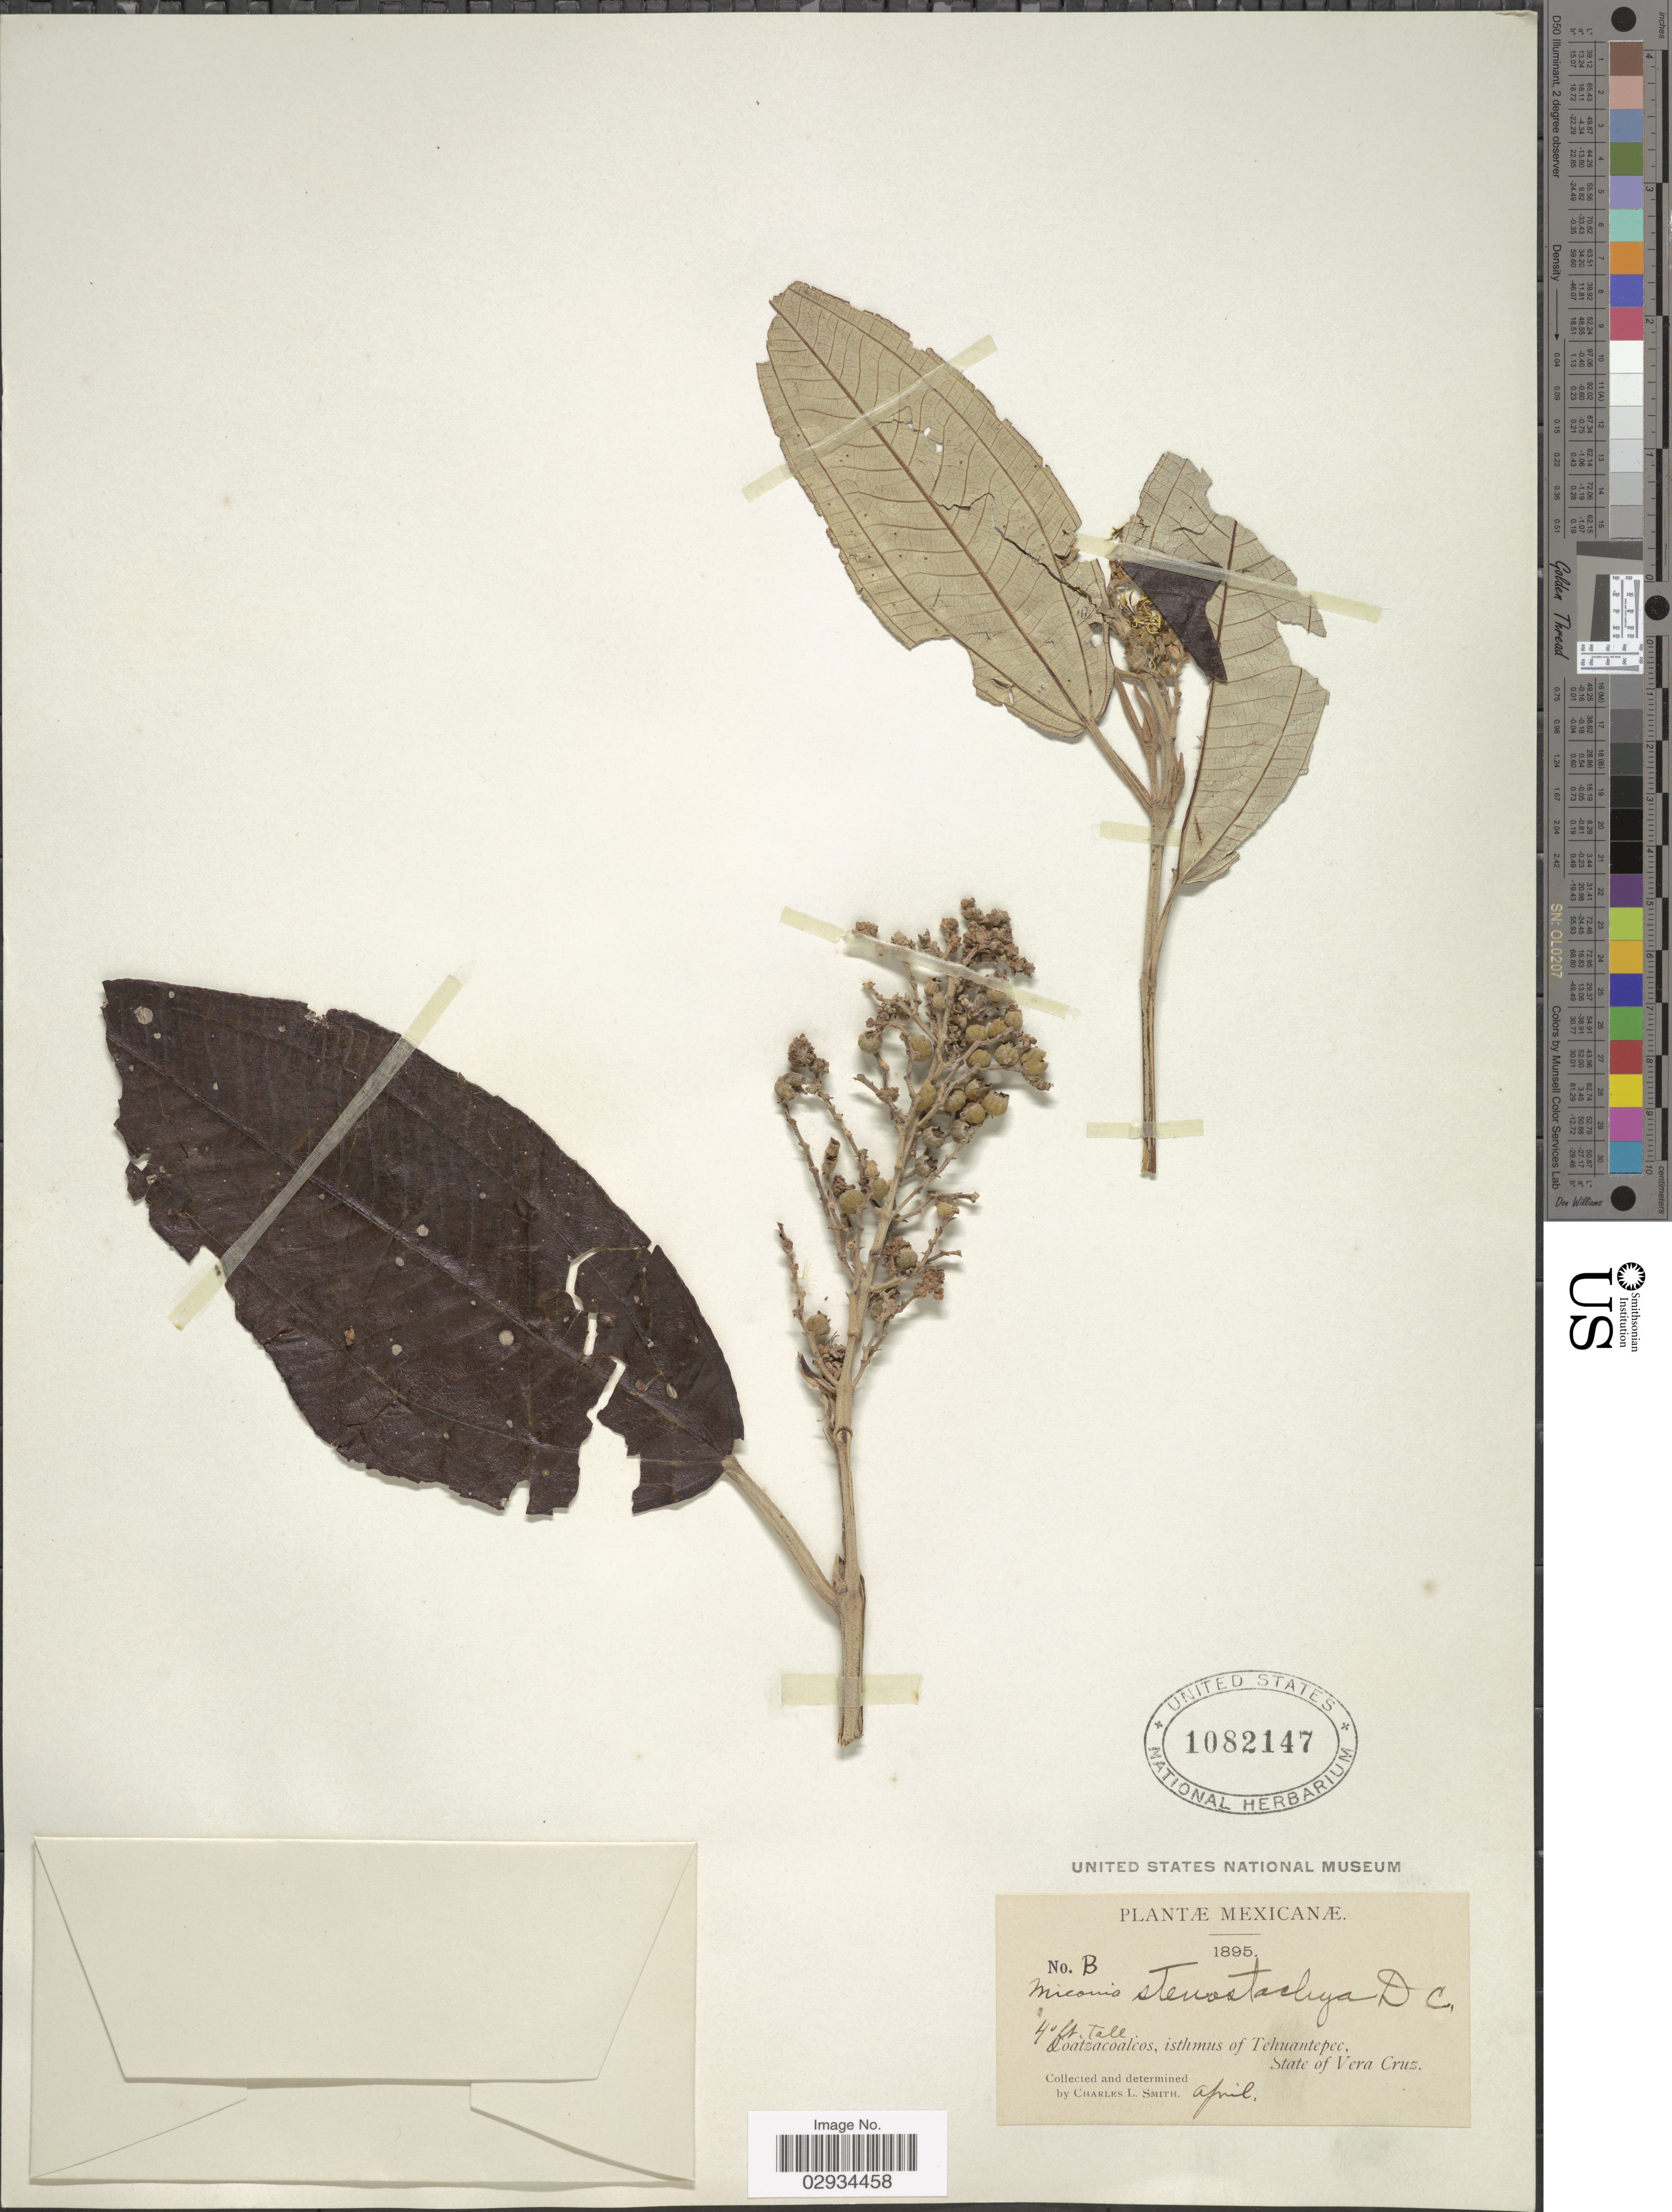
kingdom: Plantae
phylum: Tracheophyta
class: Magnoliopsida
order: Myrtales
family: Melastomataceae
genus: Miconia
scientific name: Miconia stenostachya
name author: DC.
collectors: C. L. Smith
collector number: B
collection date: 1895-04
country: Mexico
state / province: Veracruz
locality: Coatzacoalcos, isthmus of Tehuantepec, State of Vera Cruz.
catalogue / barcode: US 1082147